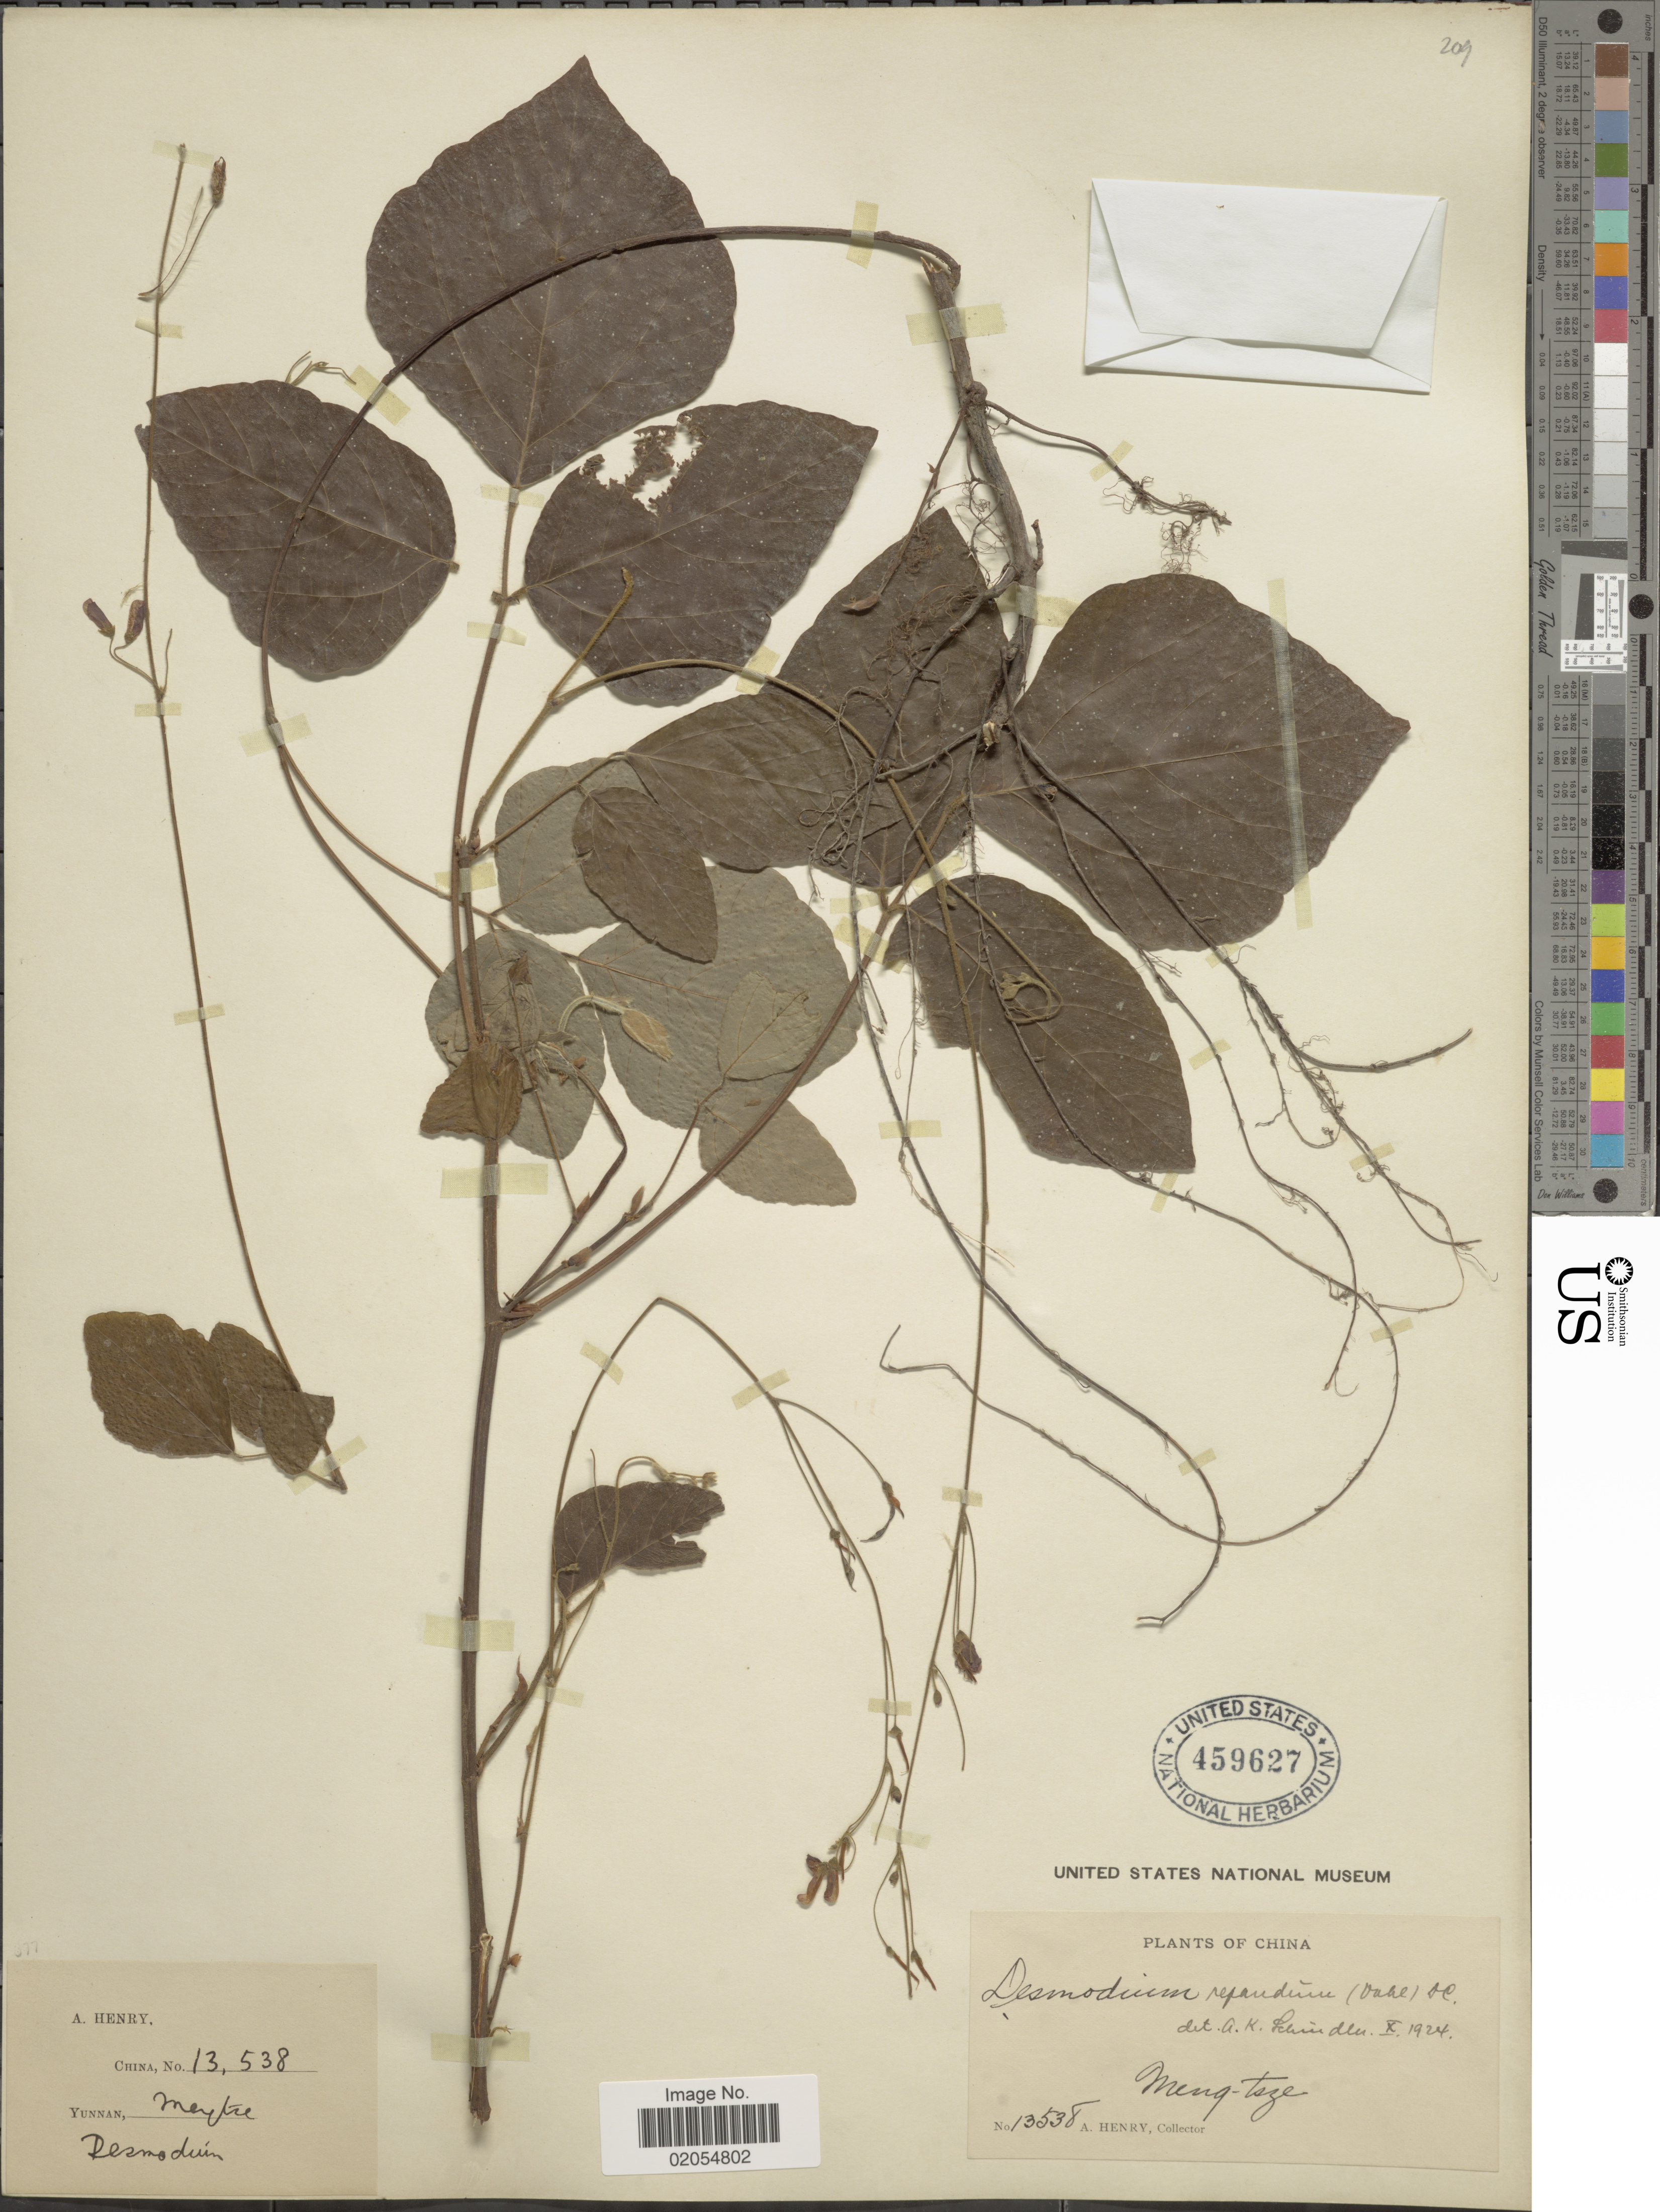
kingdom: Plantae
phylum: Tracheophyta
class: Magnoliopsida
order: Fabales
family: Fabaceae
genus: Hylodesmum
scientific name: Hylodesmum repandum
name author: (Vahl) H. Ohashi & R.R. Mill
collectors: A. Henry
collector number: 13538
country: China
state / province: Yunnan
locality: Meng-tze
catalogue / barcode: US 459627